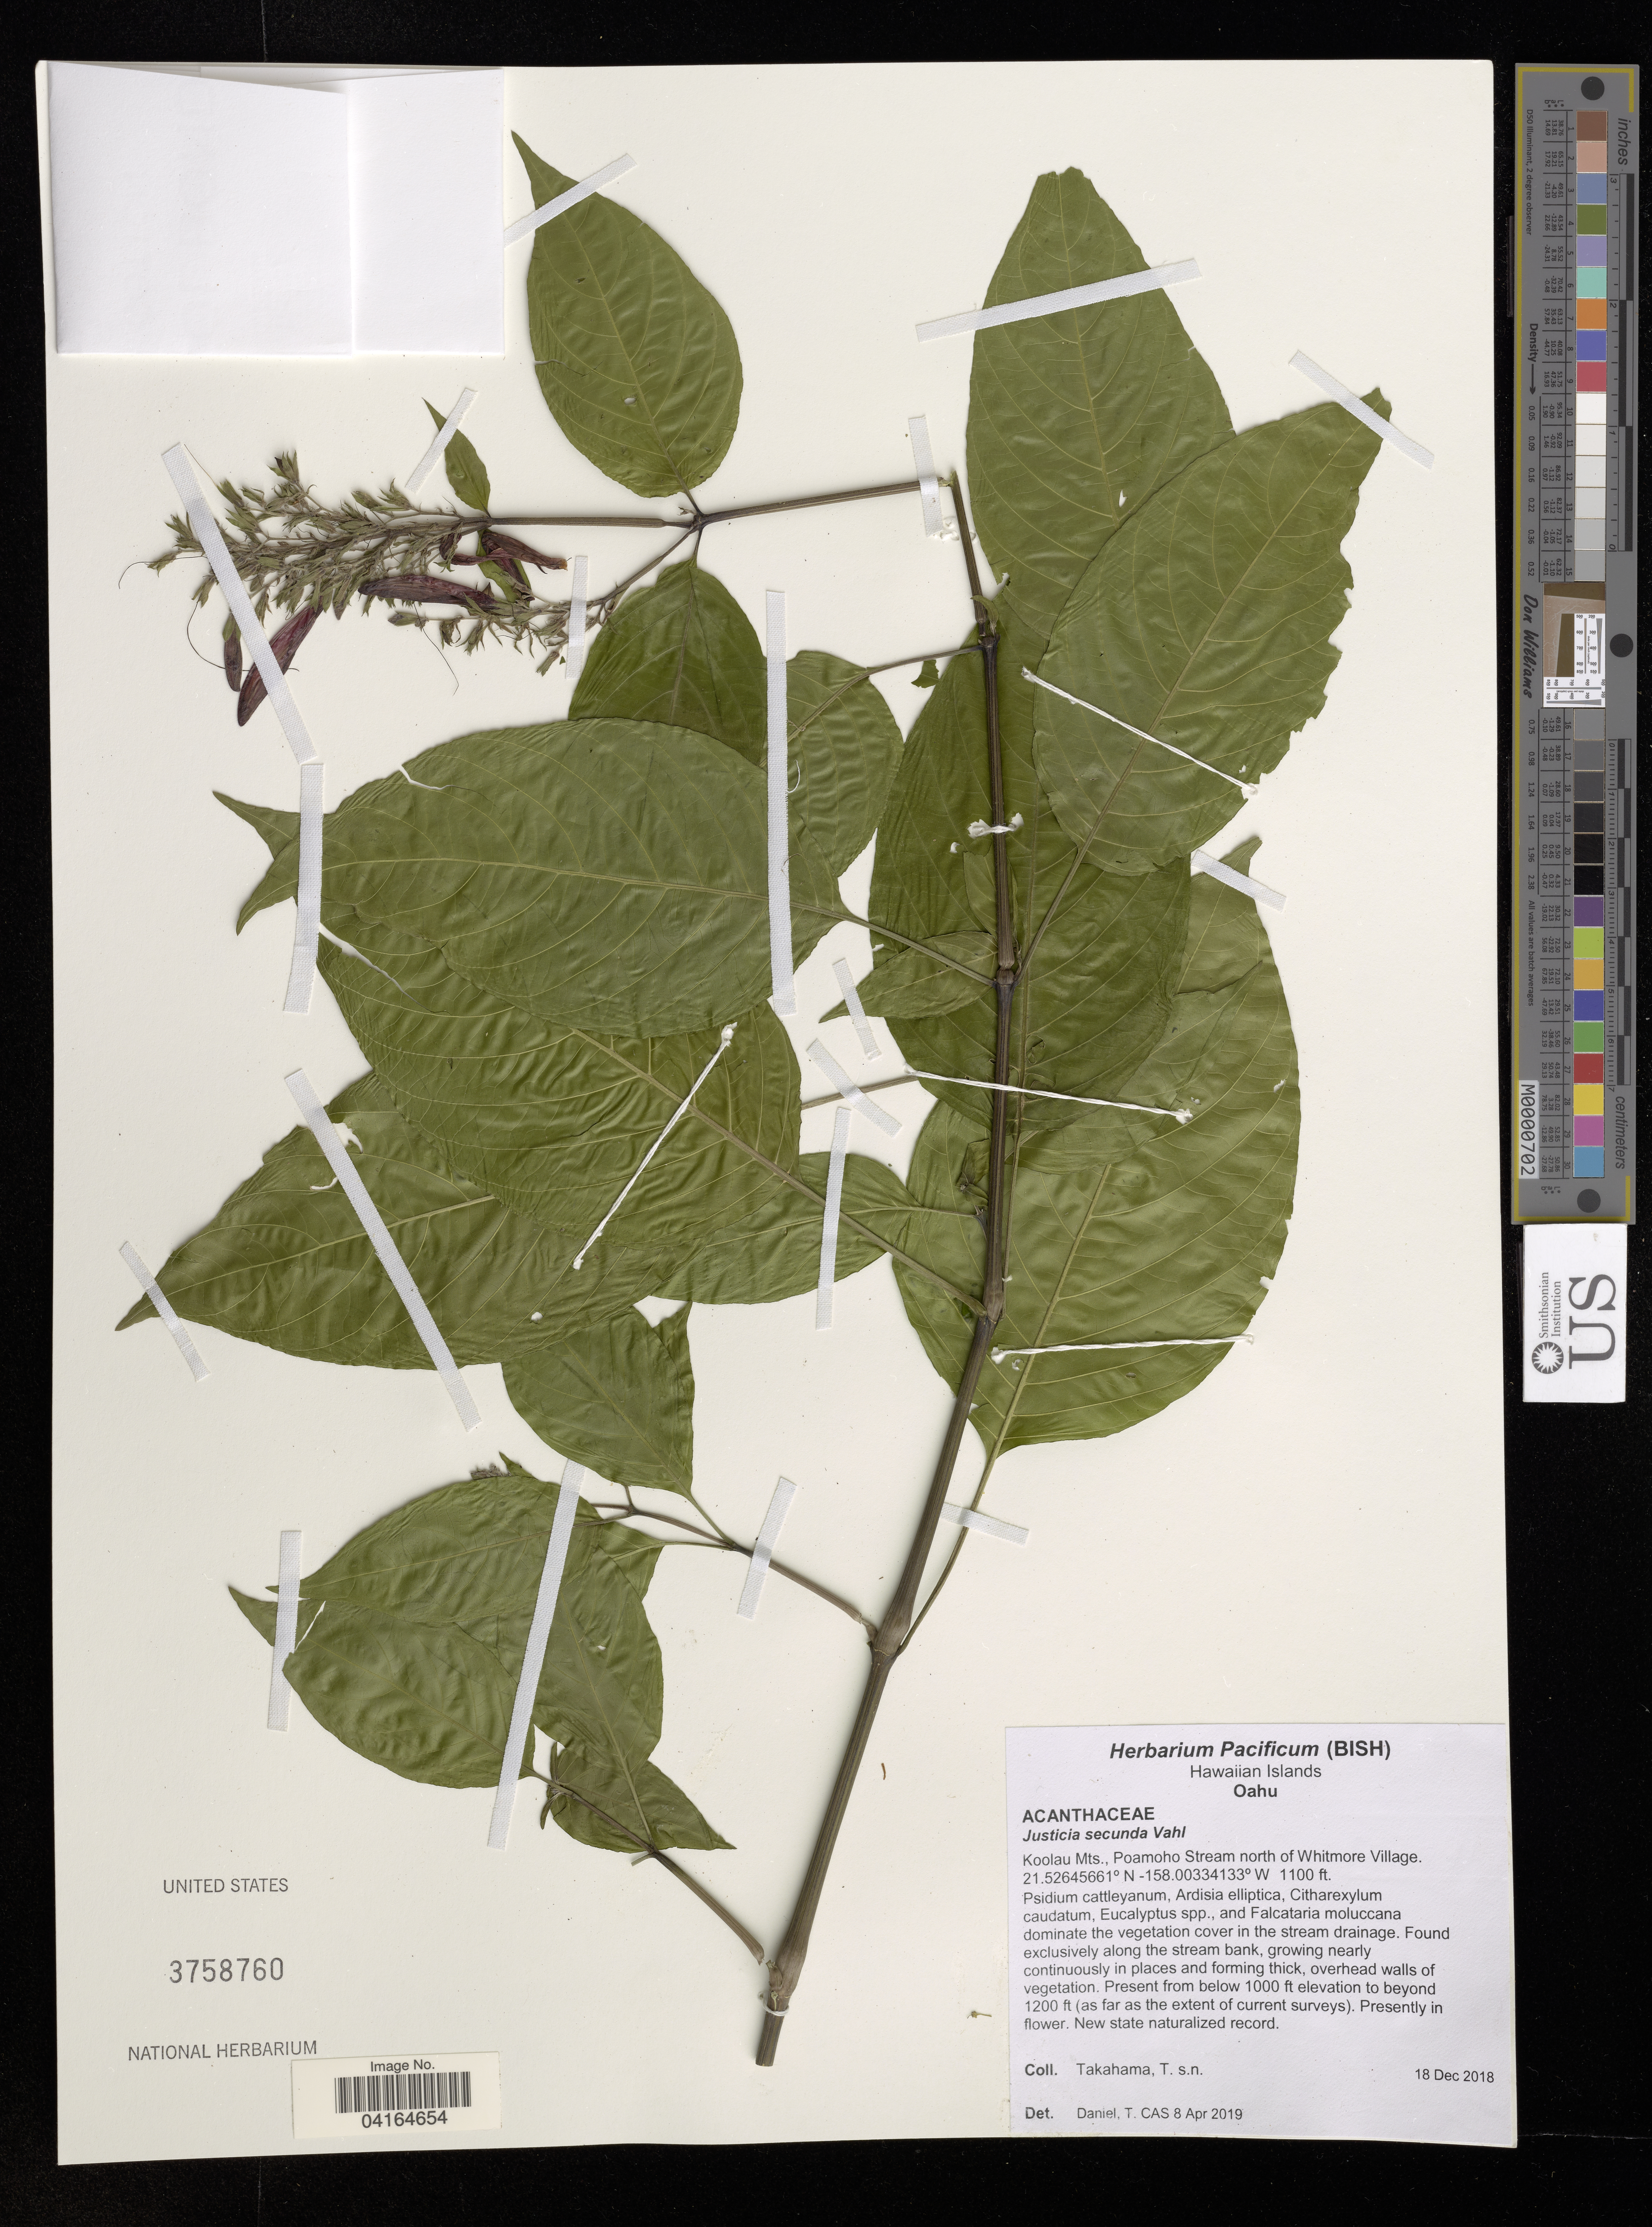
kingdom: Plantae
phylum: Tracheophyta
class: Magnoliopsida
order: Lamiales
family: Acanthaceae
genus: Justicia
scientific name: Justicia secunda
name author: Vahl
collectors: T. Takahama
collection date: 2018-12-18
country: United States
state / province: Hawaii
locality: Hawaiian Islands. Oahu. Koolau Mts., Poamoho Stream north of Whitmore Village.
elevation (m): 335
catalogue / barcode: US 3758760